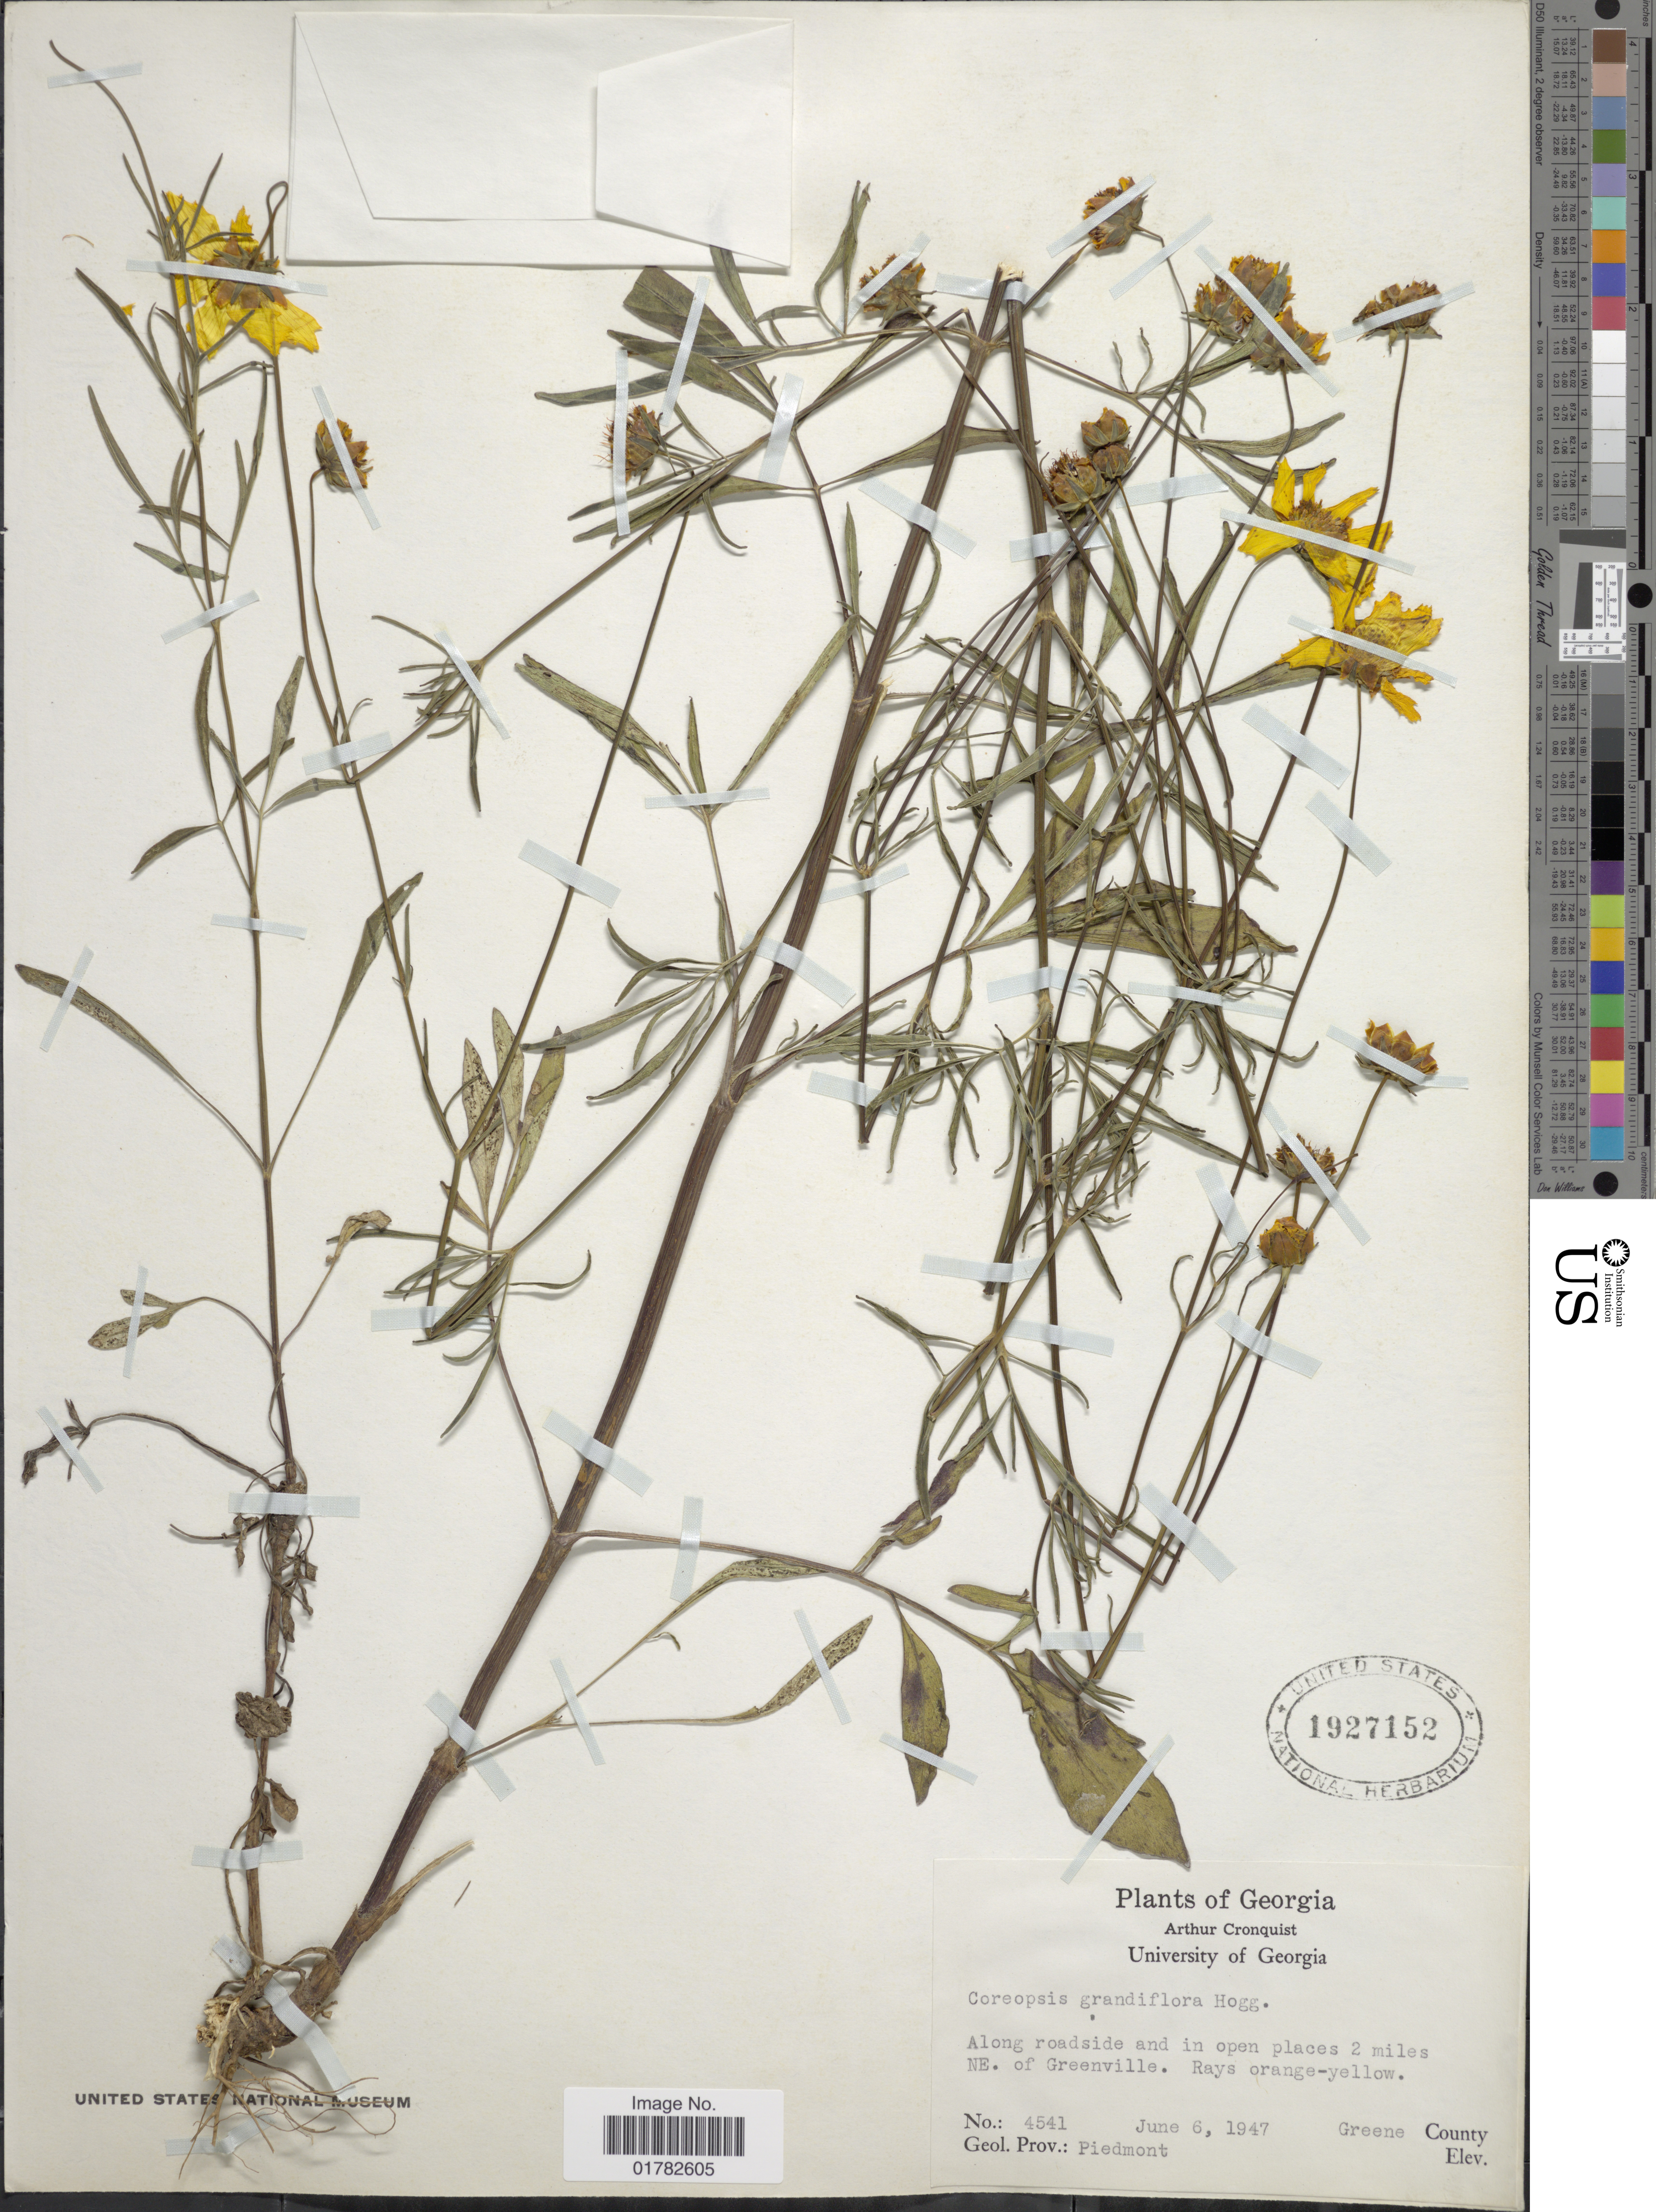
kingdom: Plantae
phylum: Tracheophyta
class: Magnoliopsida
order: Asterales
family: Asteraceae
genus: Coreopsis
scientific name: Coreopsis grandiflora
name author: Nutt.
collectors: A. J. Cronquist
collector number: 4541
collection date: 1947-06-06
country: United States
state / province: Georgia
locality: Along roadside and in open places 2 miles NE. of Greeville, Greene County, Piedmont Prov.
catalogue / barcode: US 1927152